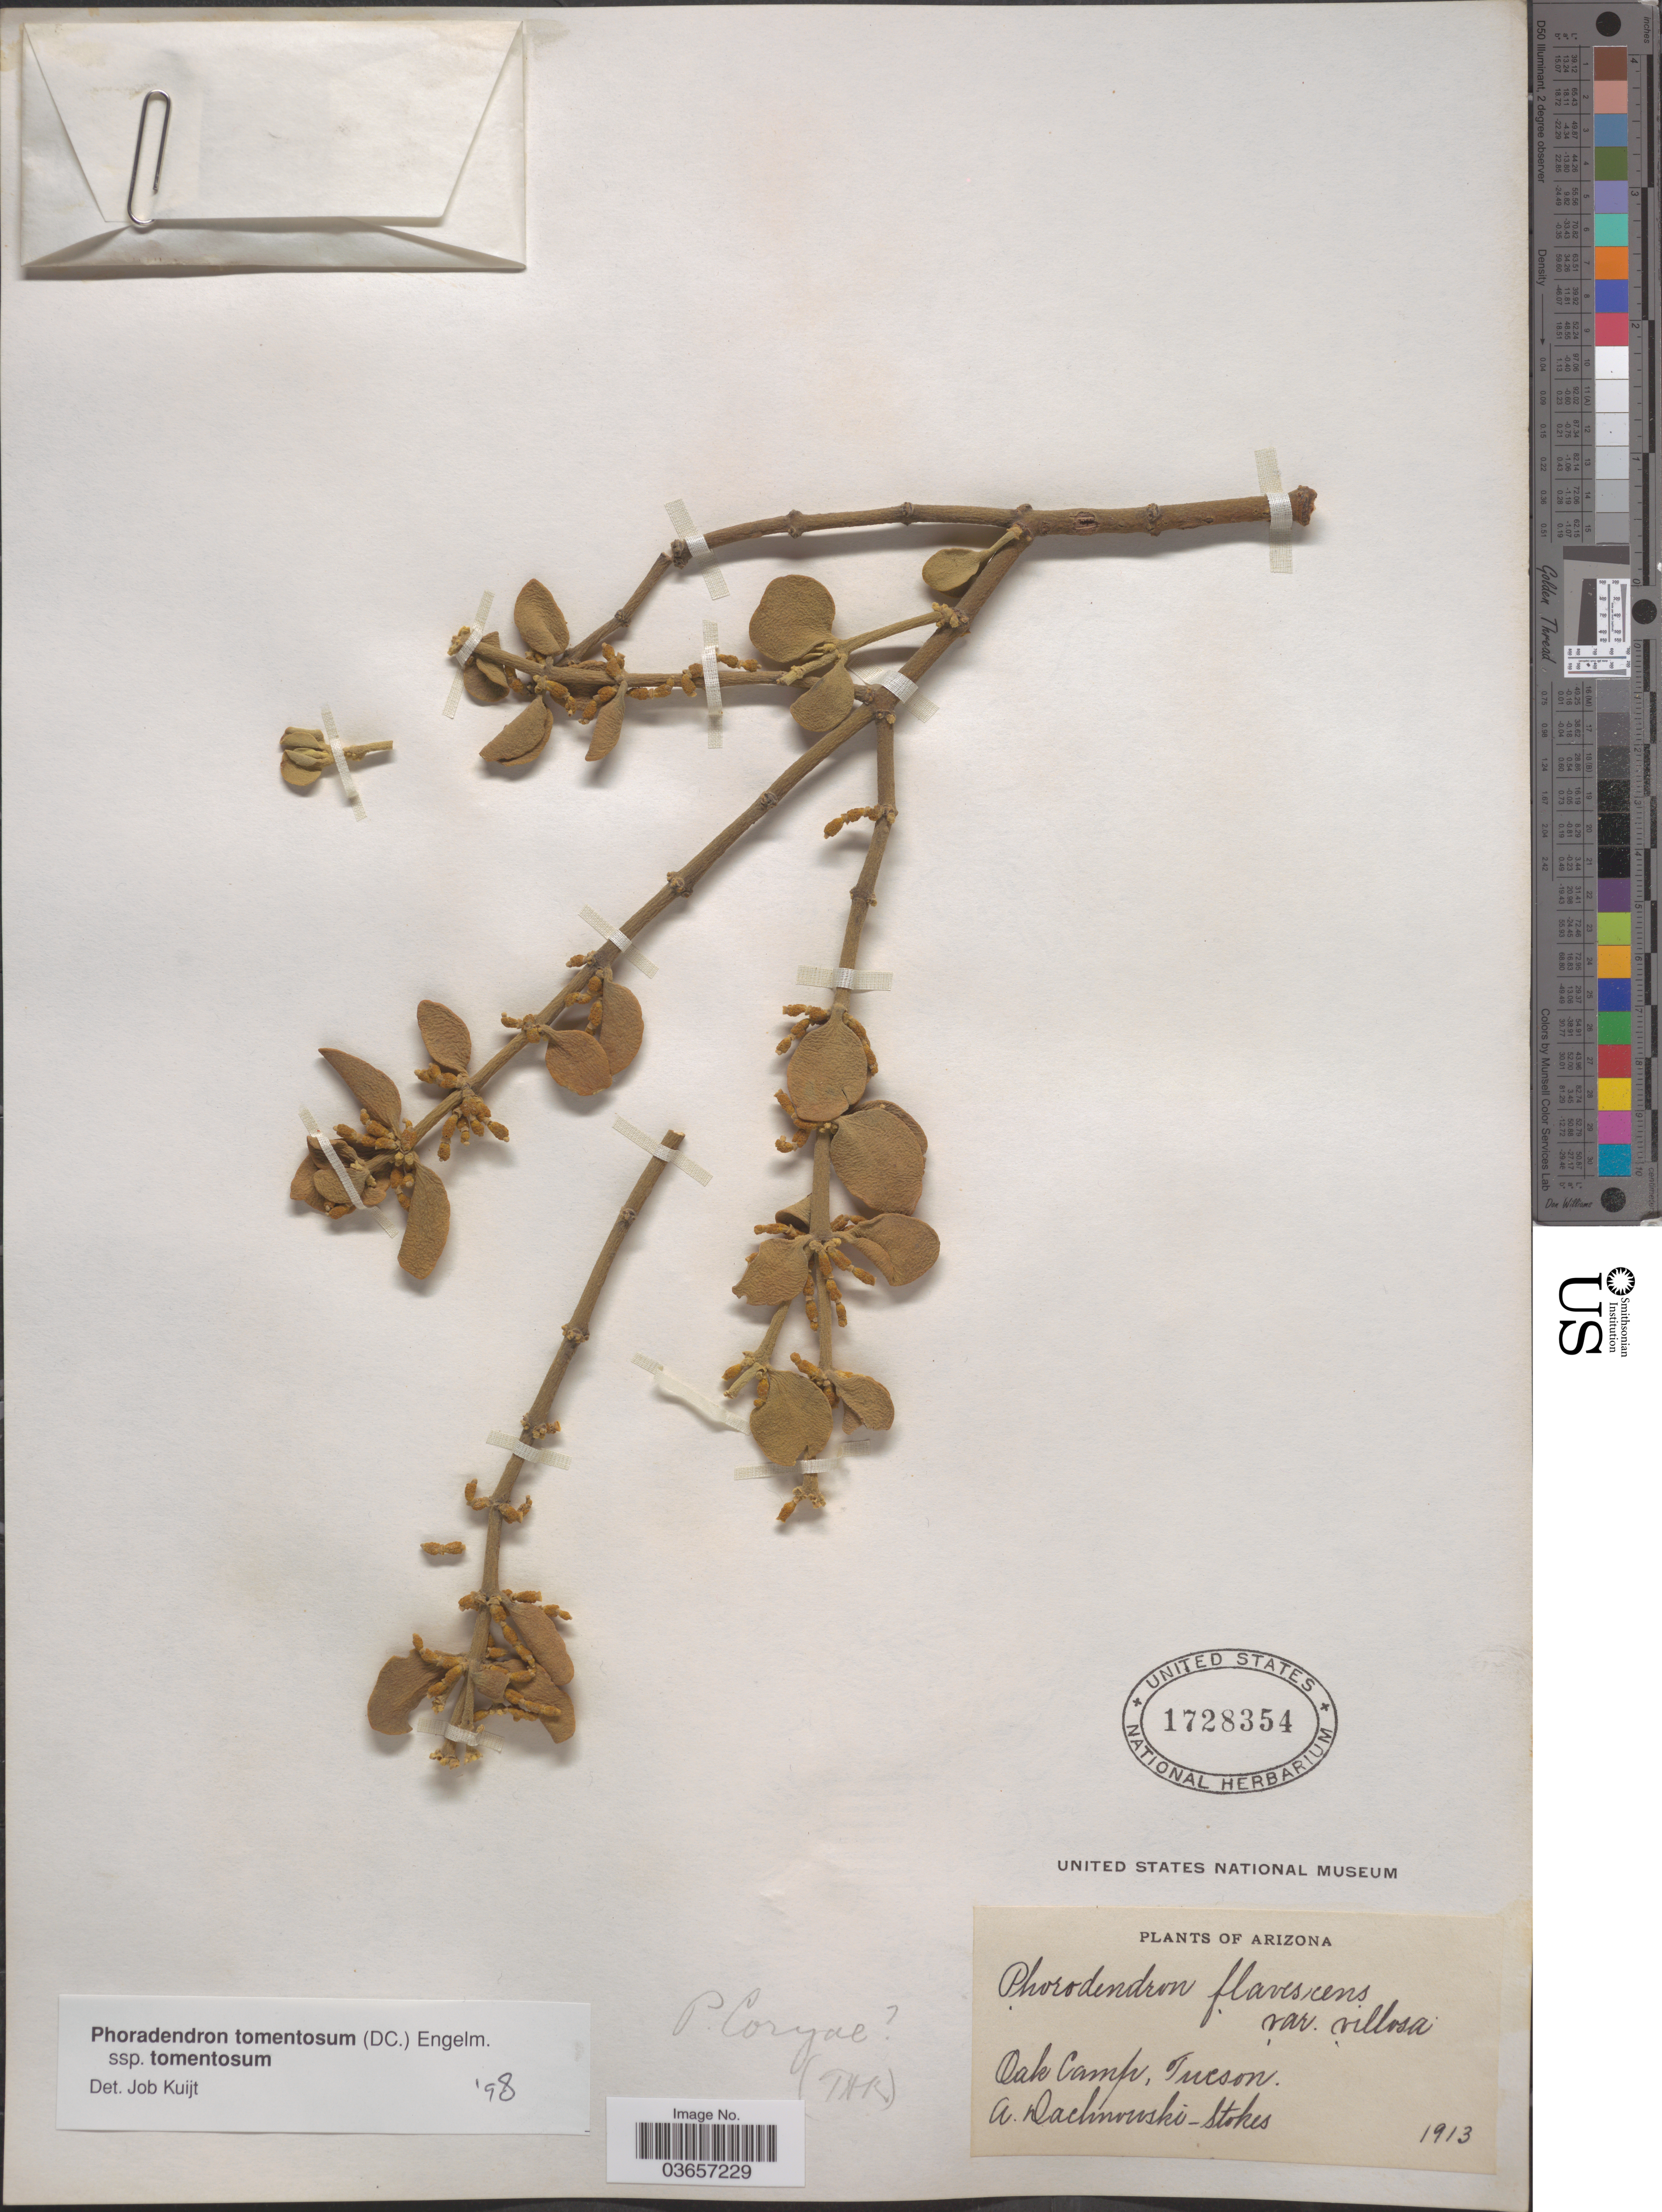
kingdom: Plantae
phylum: Tracheophyta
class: Magnoliopsida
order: Santalales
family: Viscaceae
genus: Phoradendron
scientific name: Phoradendron tomentosum subsp. tomentosum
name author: DC.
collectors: A. P. Dachnowski-Stokes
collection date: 1913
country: United States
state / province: Arizona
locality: Oak Camp, Tucson.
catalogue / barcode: US 1728354